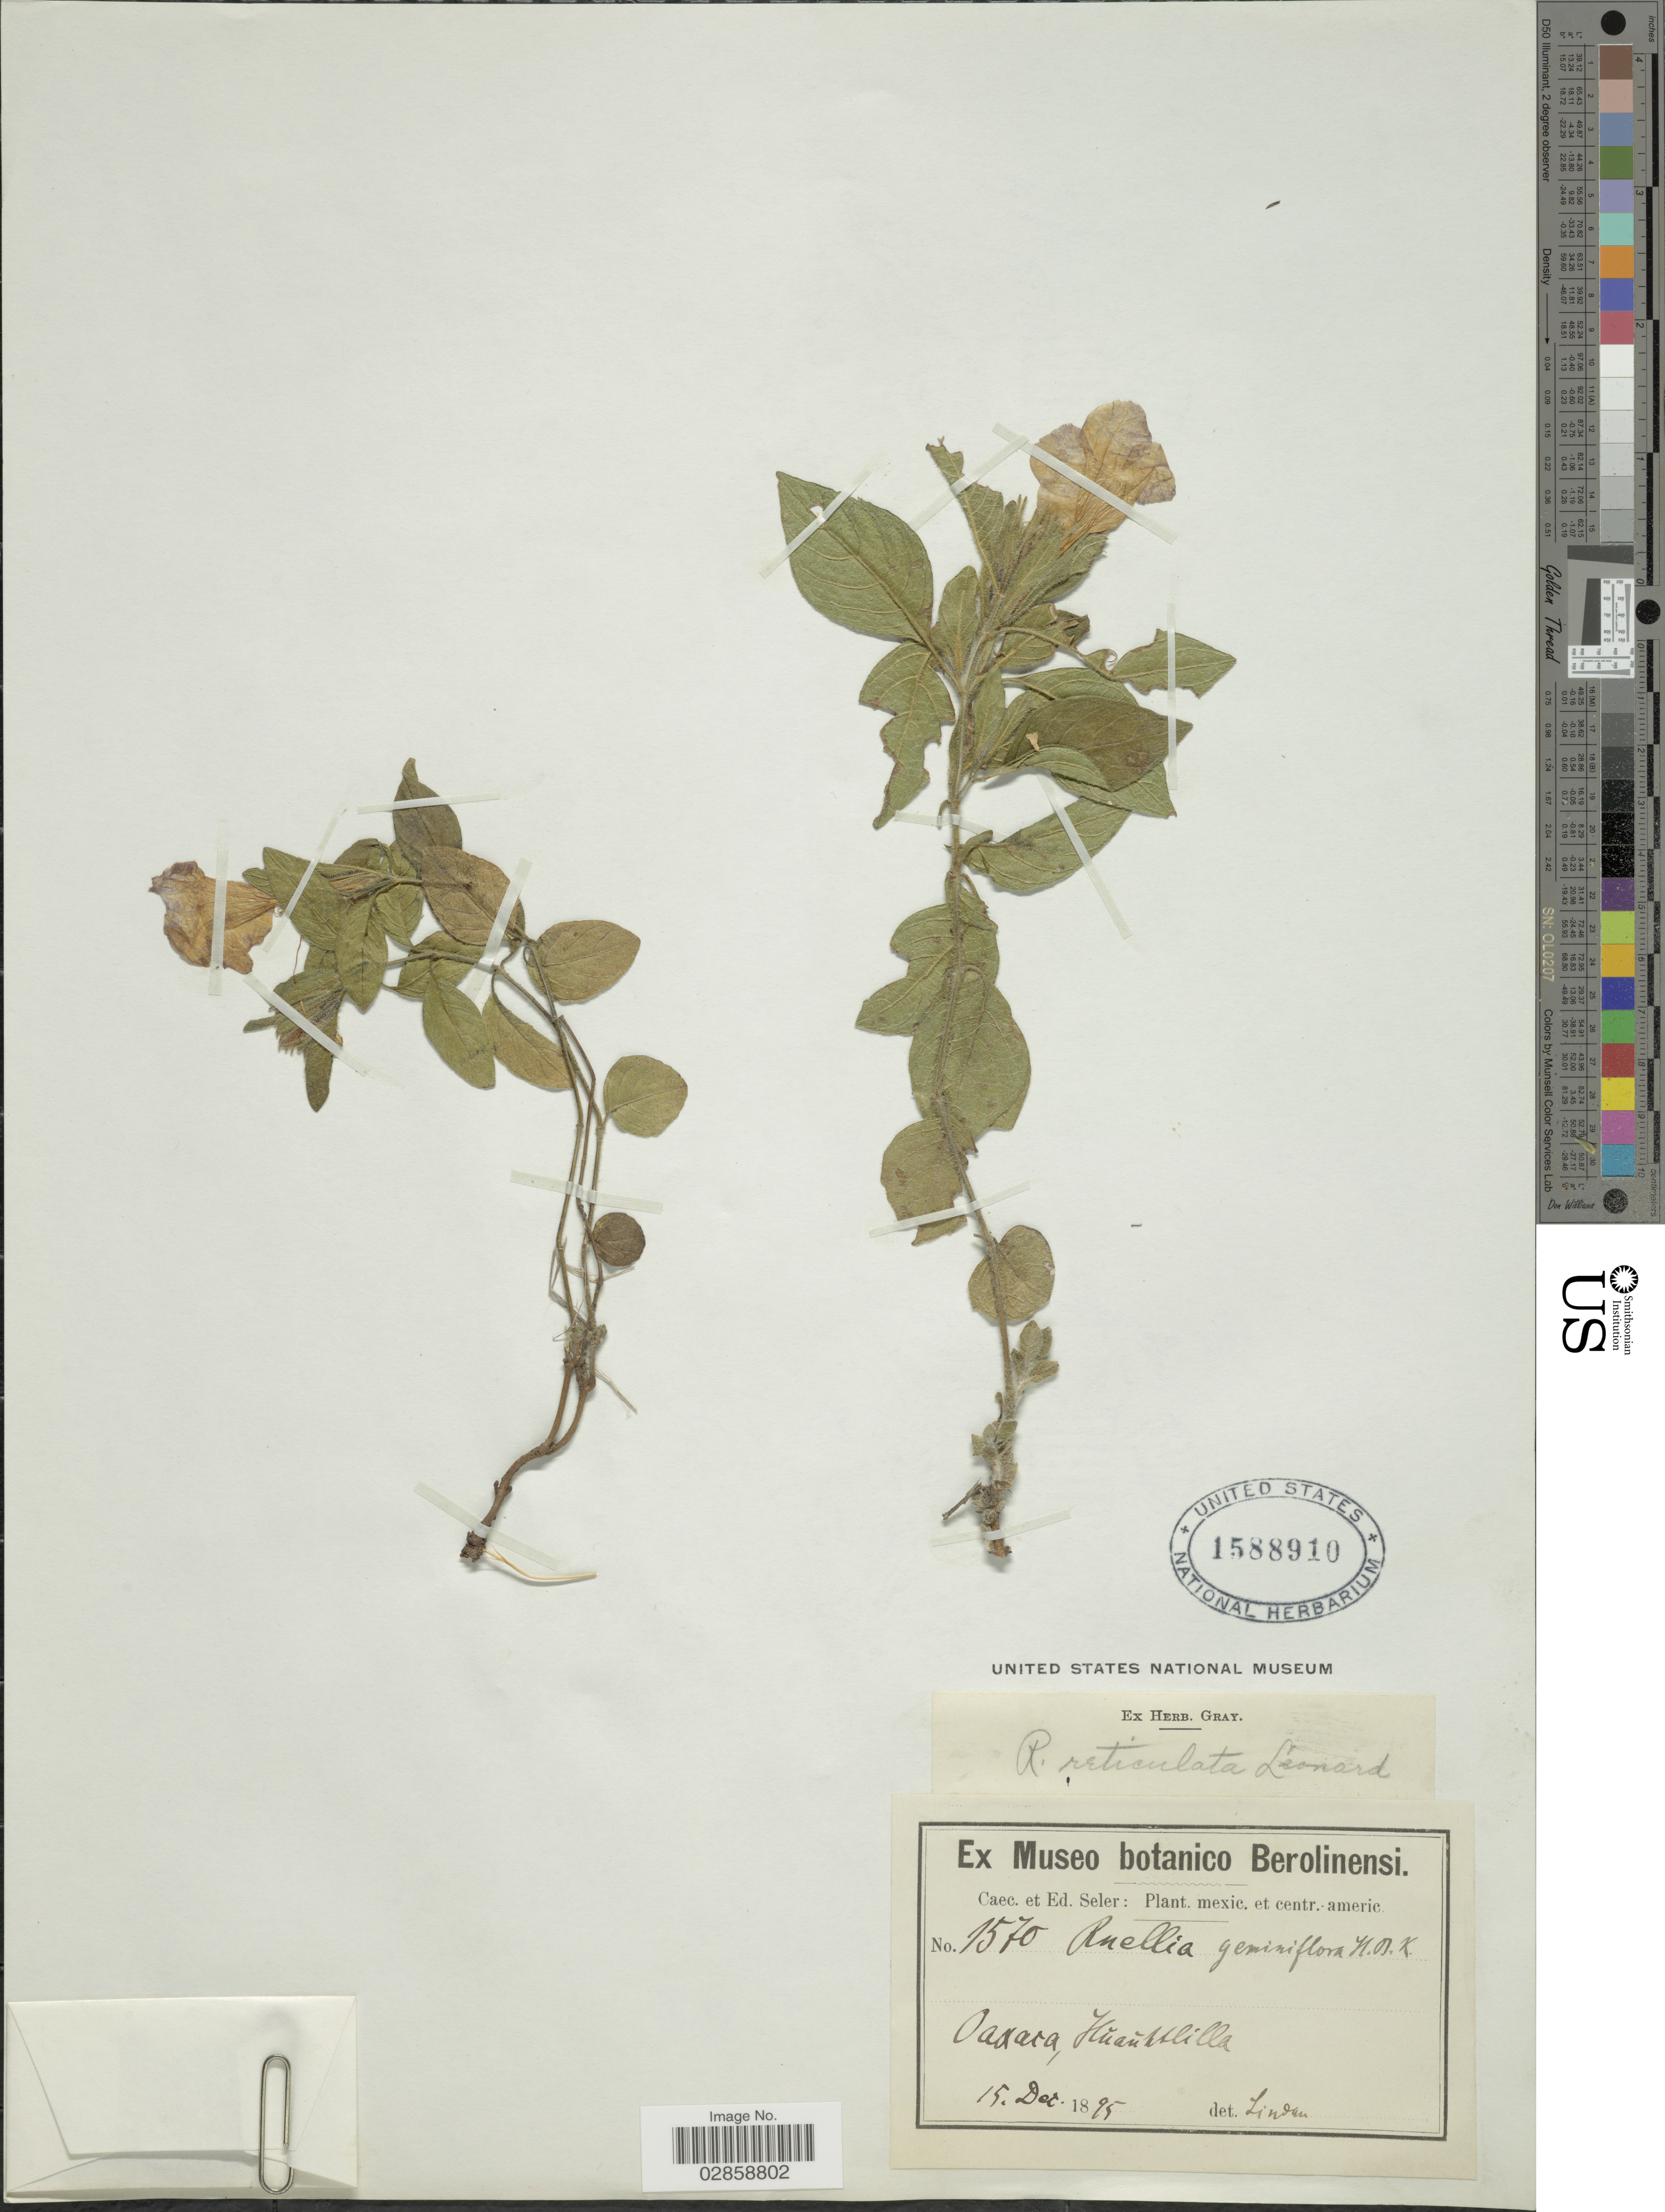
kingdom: Plantae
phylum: Tracheophyta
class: Magnoliopsida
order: Lamiales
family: Acanthaceae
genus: Ruellia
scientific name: Ruellia sp.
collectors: C. Seler & E. G. Seler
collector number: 1570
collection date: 1895-12-15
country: Mexico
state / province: Oaxaca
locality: Húaúhtlilla.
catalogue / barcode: US 1588910